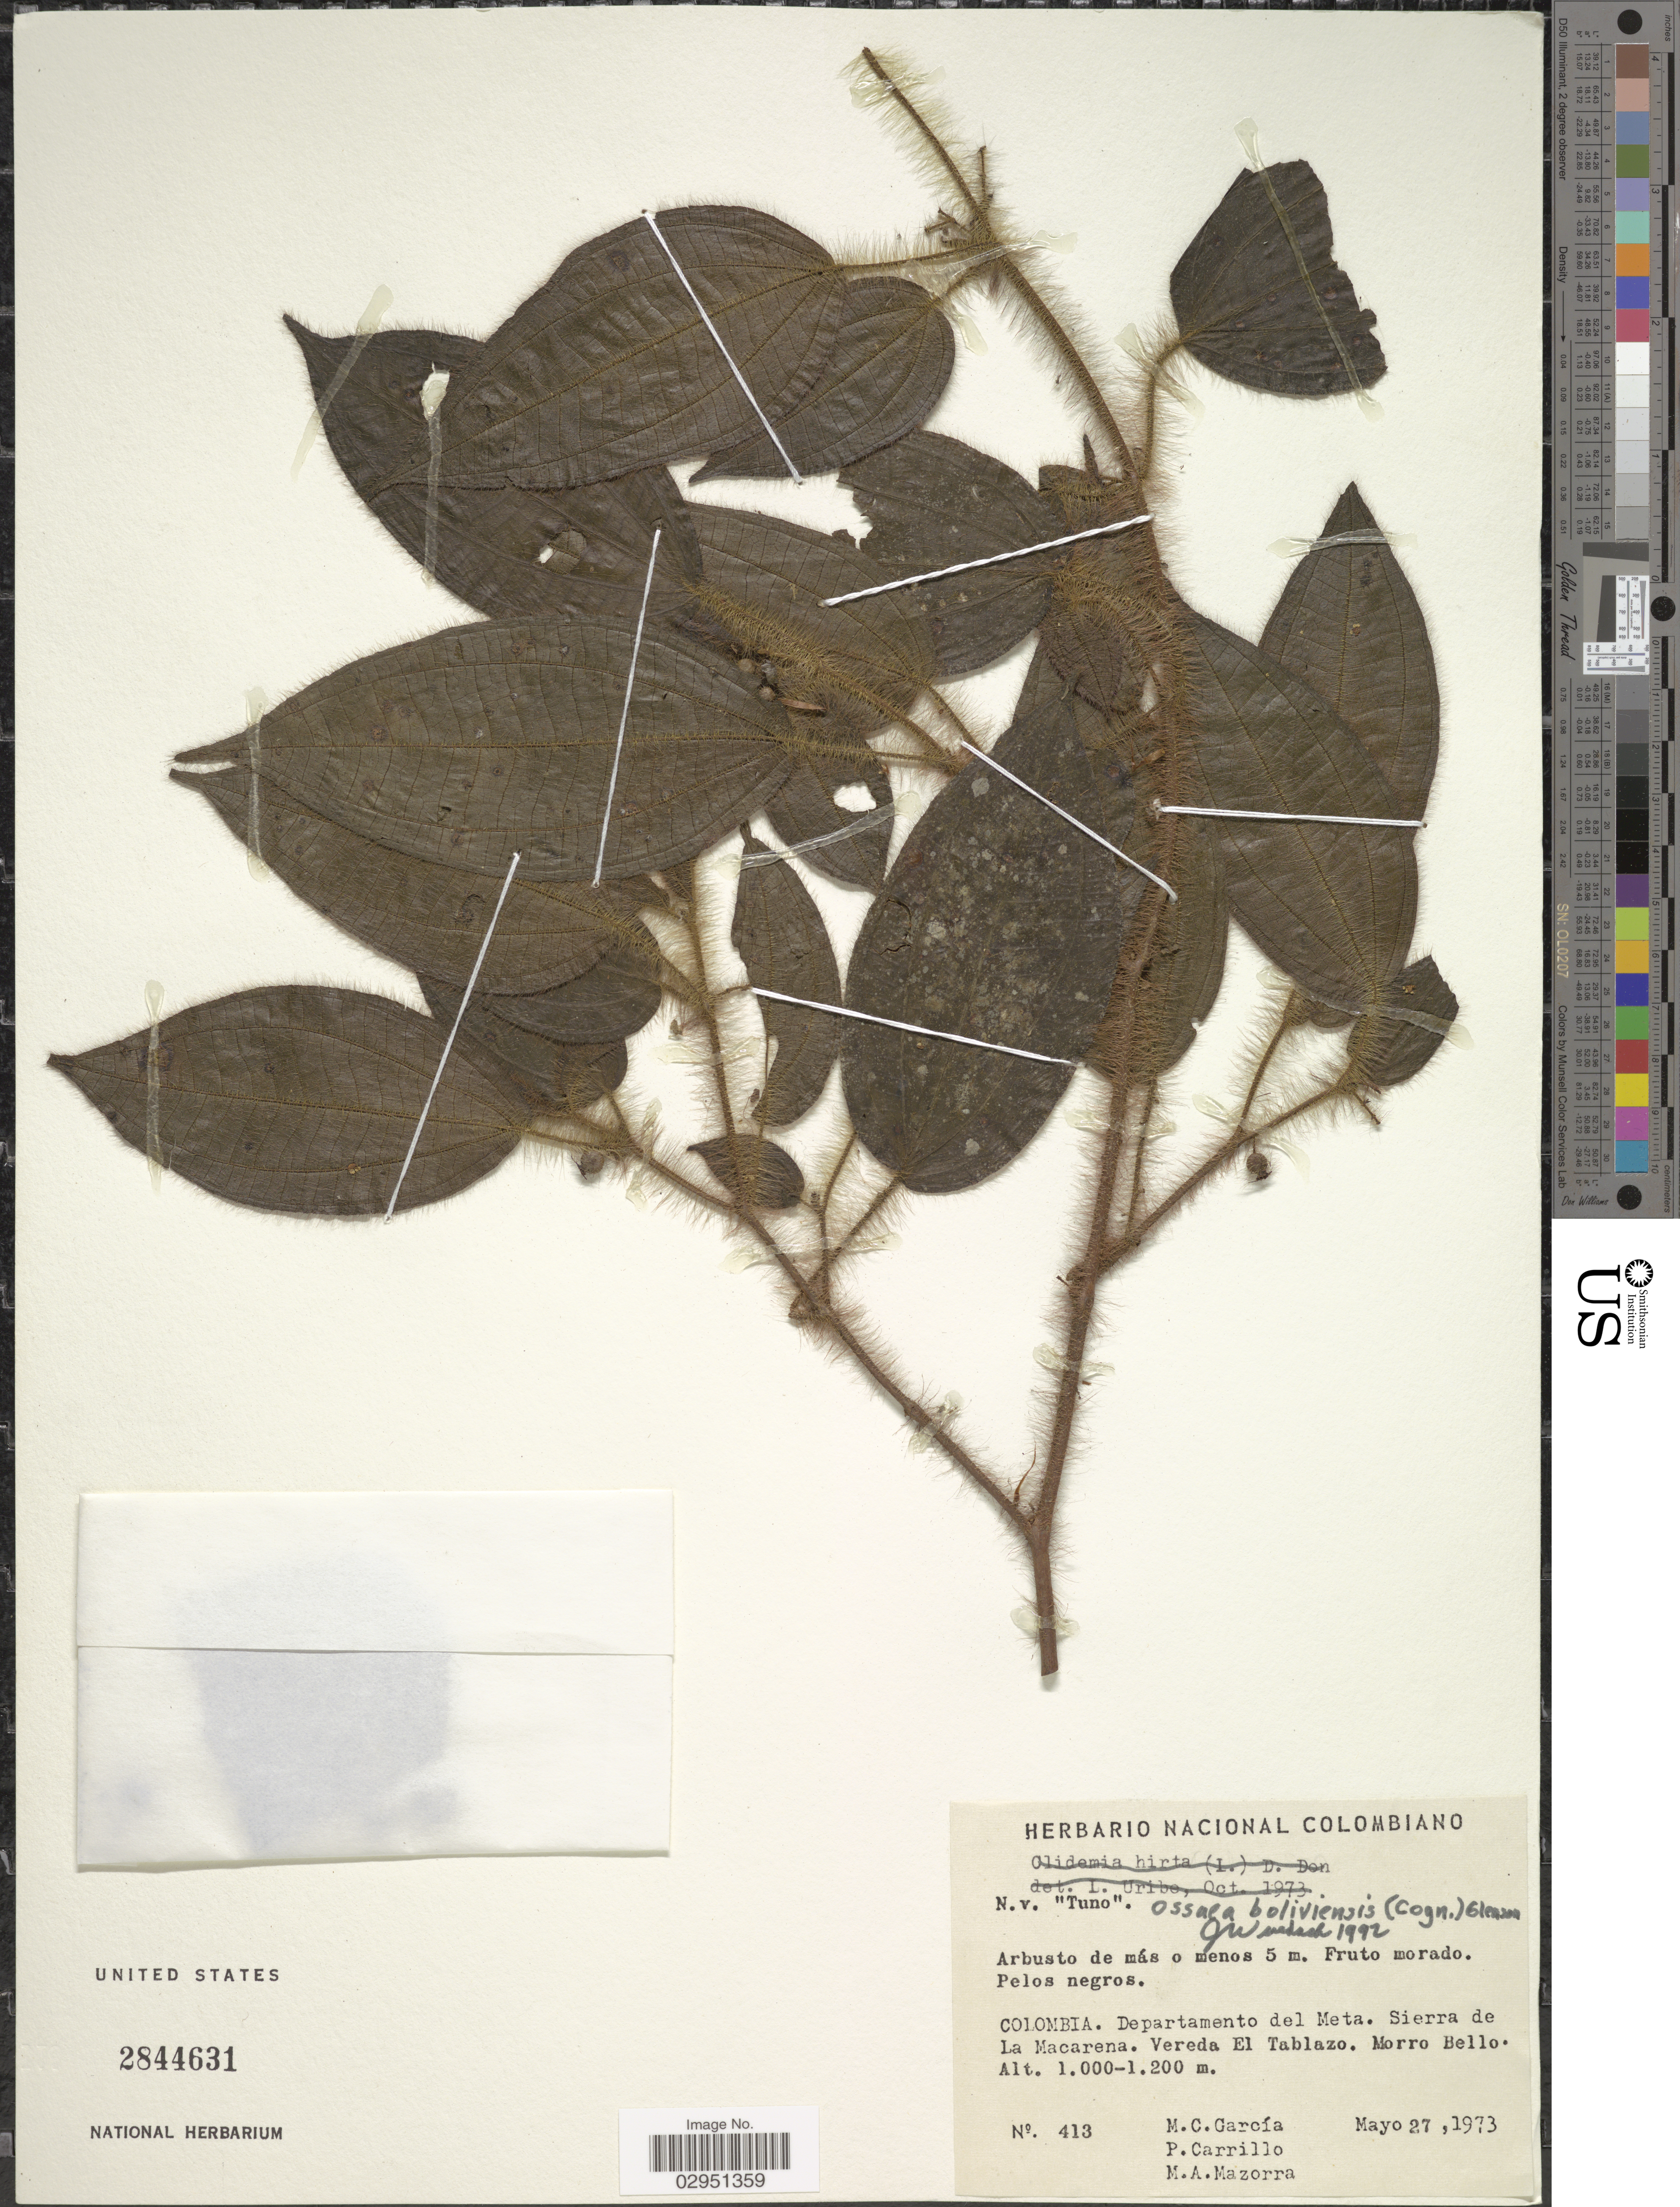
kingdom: Plantae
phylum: Tracheophyta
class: Magnoliopsida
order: Myrtales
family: Melastomataceae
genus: Ossaea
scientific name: Ossaea boliviensis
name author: (Cogn.) Gleason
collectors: M. C. García, P. Carrillo & M. Mazorra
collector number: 413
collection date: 1973-05-27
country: Colombia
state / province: Meta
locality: Departamento del Meta, Sierra de La Macarena, Vereda El Tablazo, Morro Bello.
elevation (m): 1000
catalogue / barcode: US 2844631